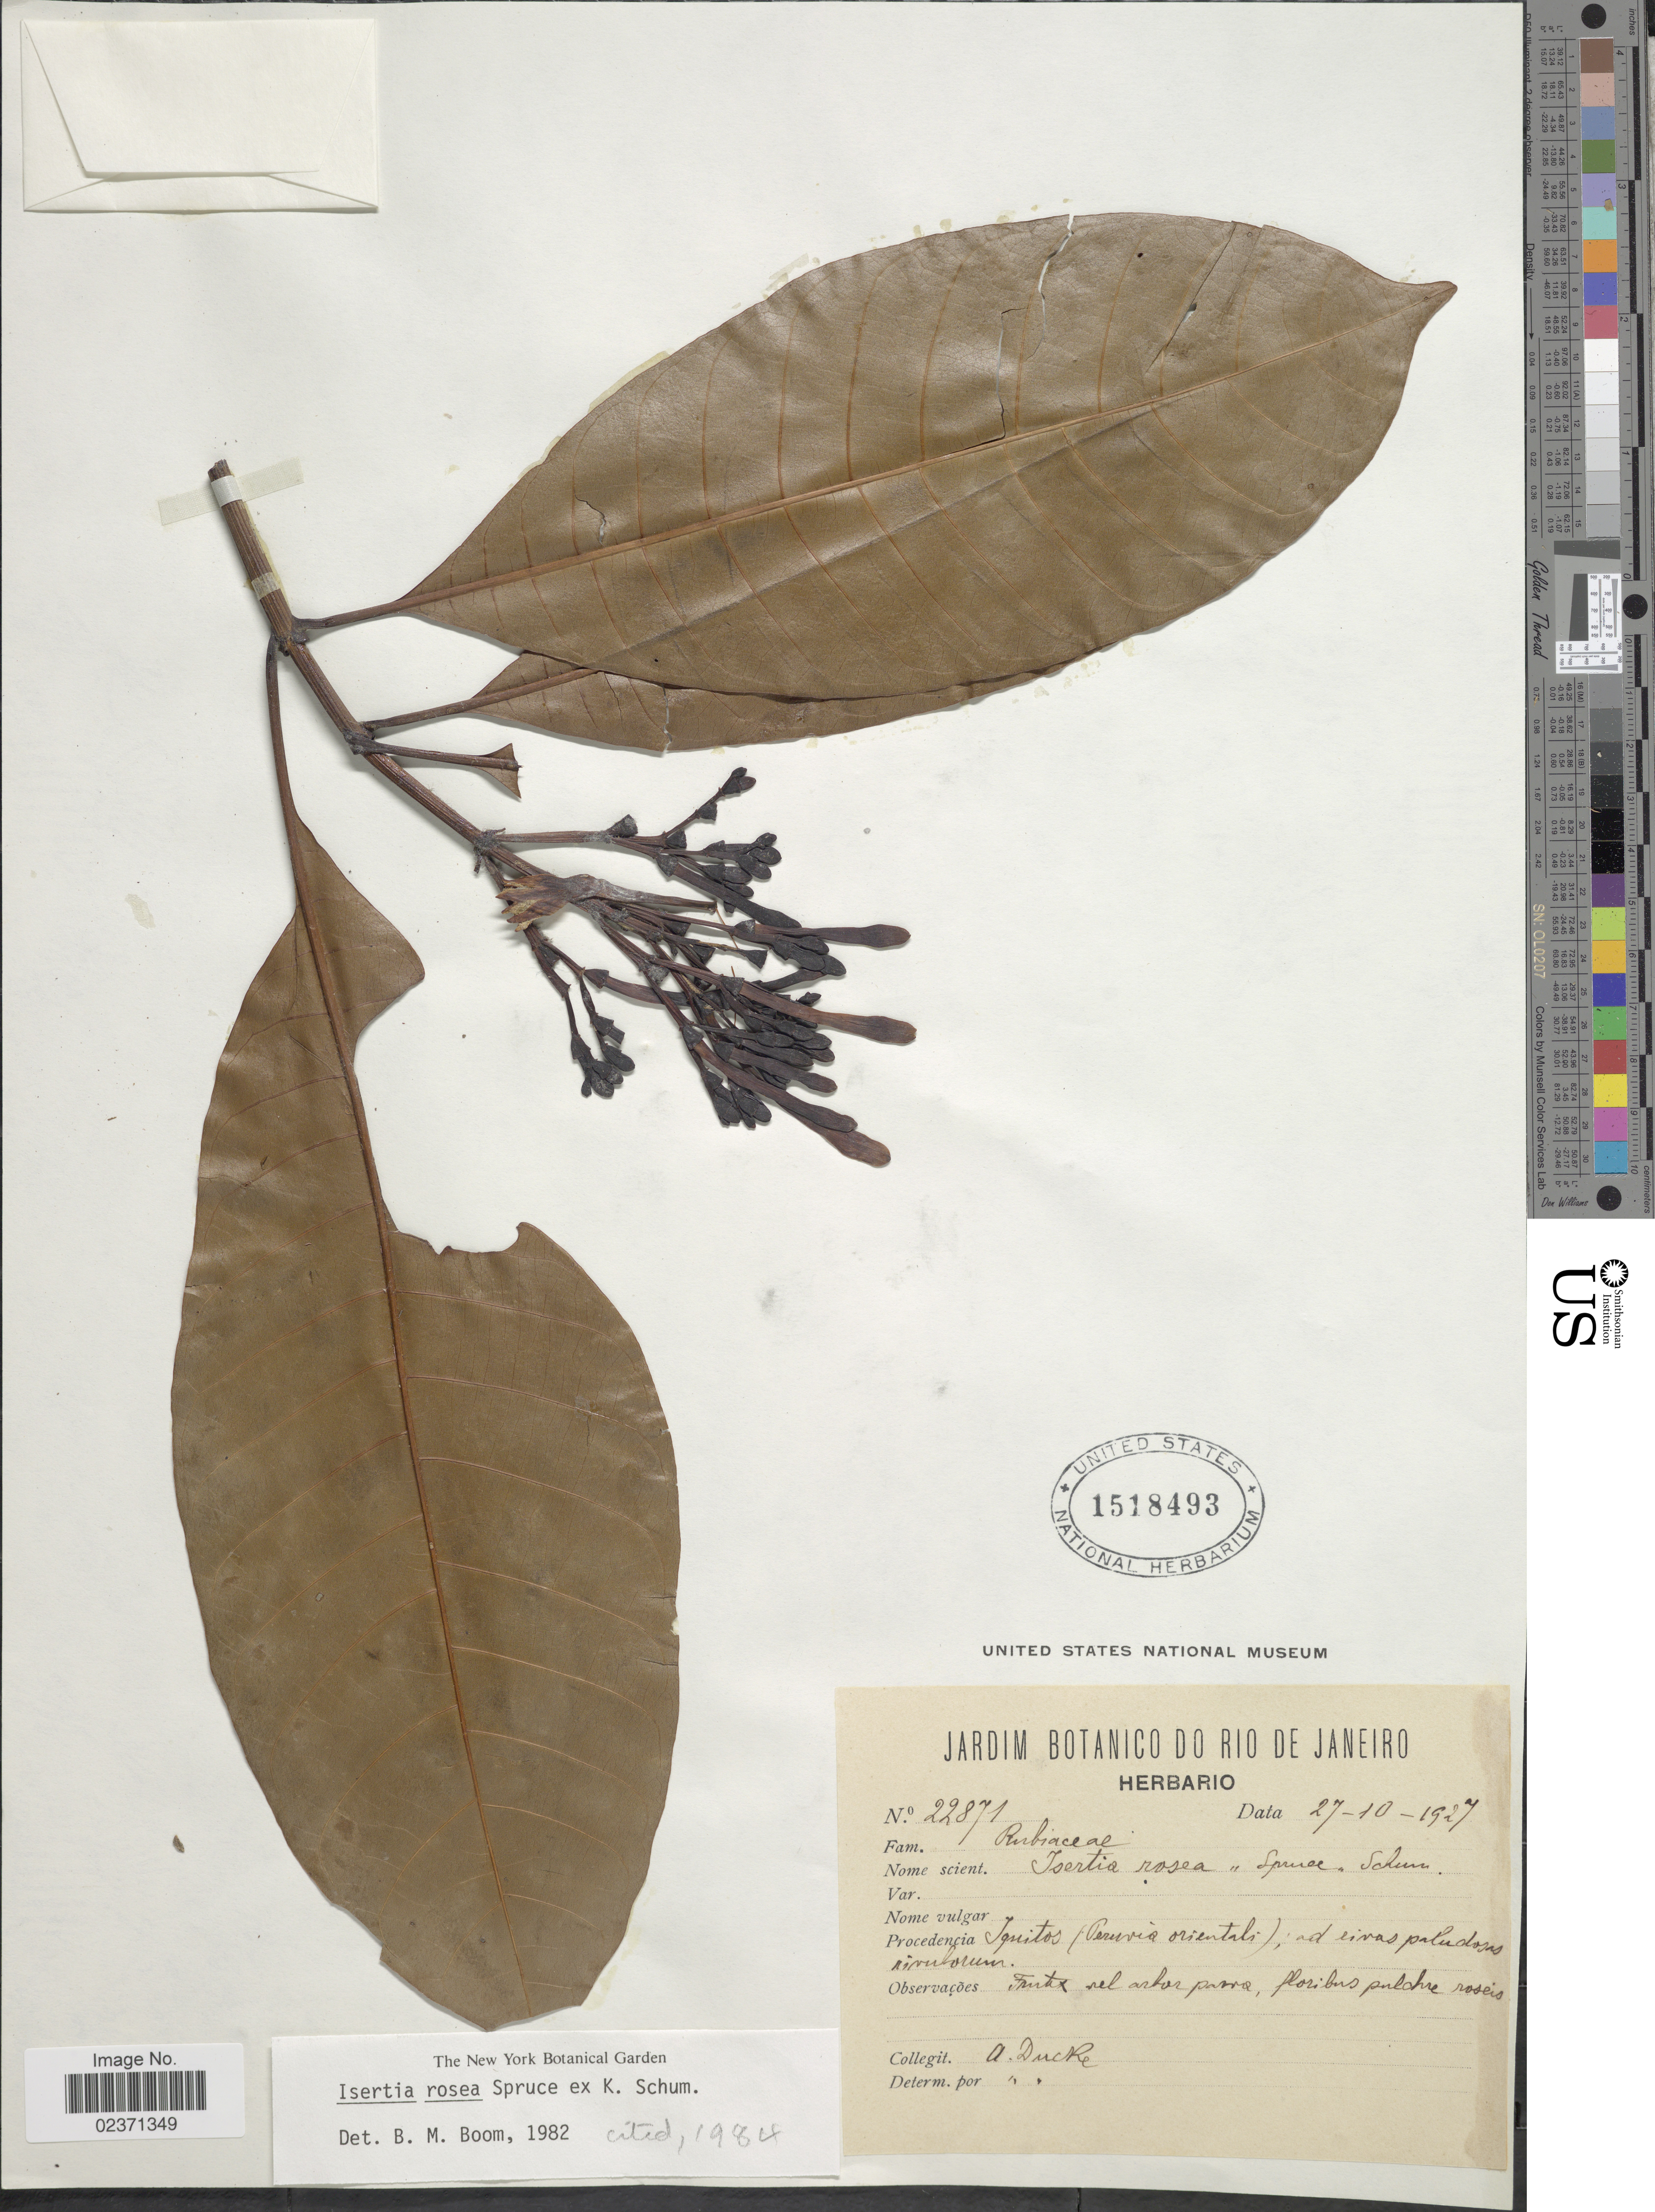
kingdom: Plantae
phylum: Tracheophyta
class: Magnoliopsida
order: Gentianales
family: Rubiaceae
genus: Isertia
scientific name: Isertia rosea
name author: Spruce ex K. Schum.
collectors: A. Ducke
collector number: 22871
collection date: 1927-10-27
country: Peru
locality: Iquitos (Peruvia orientali); ad rivas paludosas rivulorum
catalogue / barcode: US 1518493